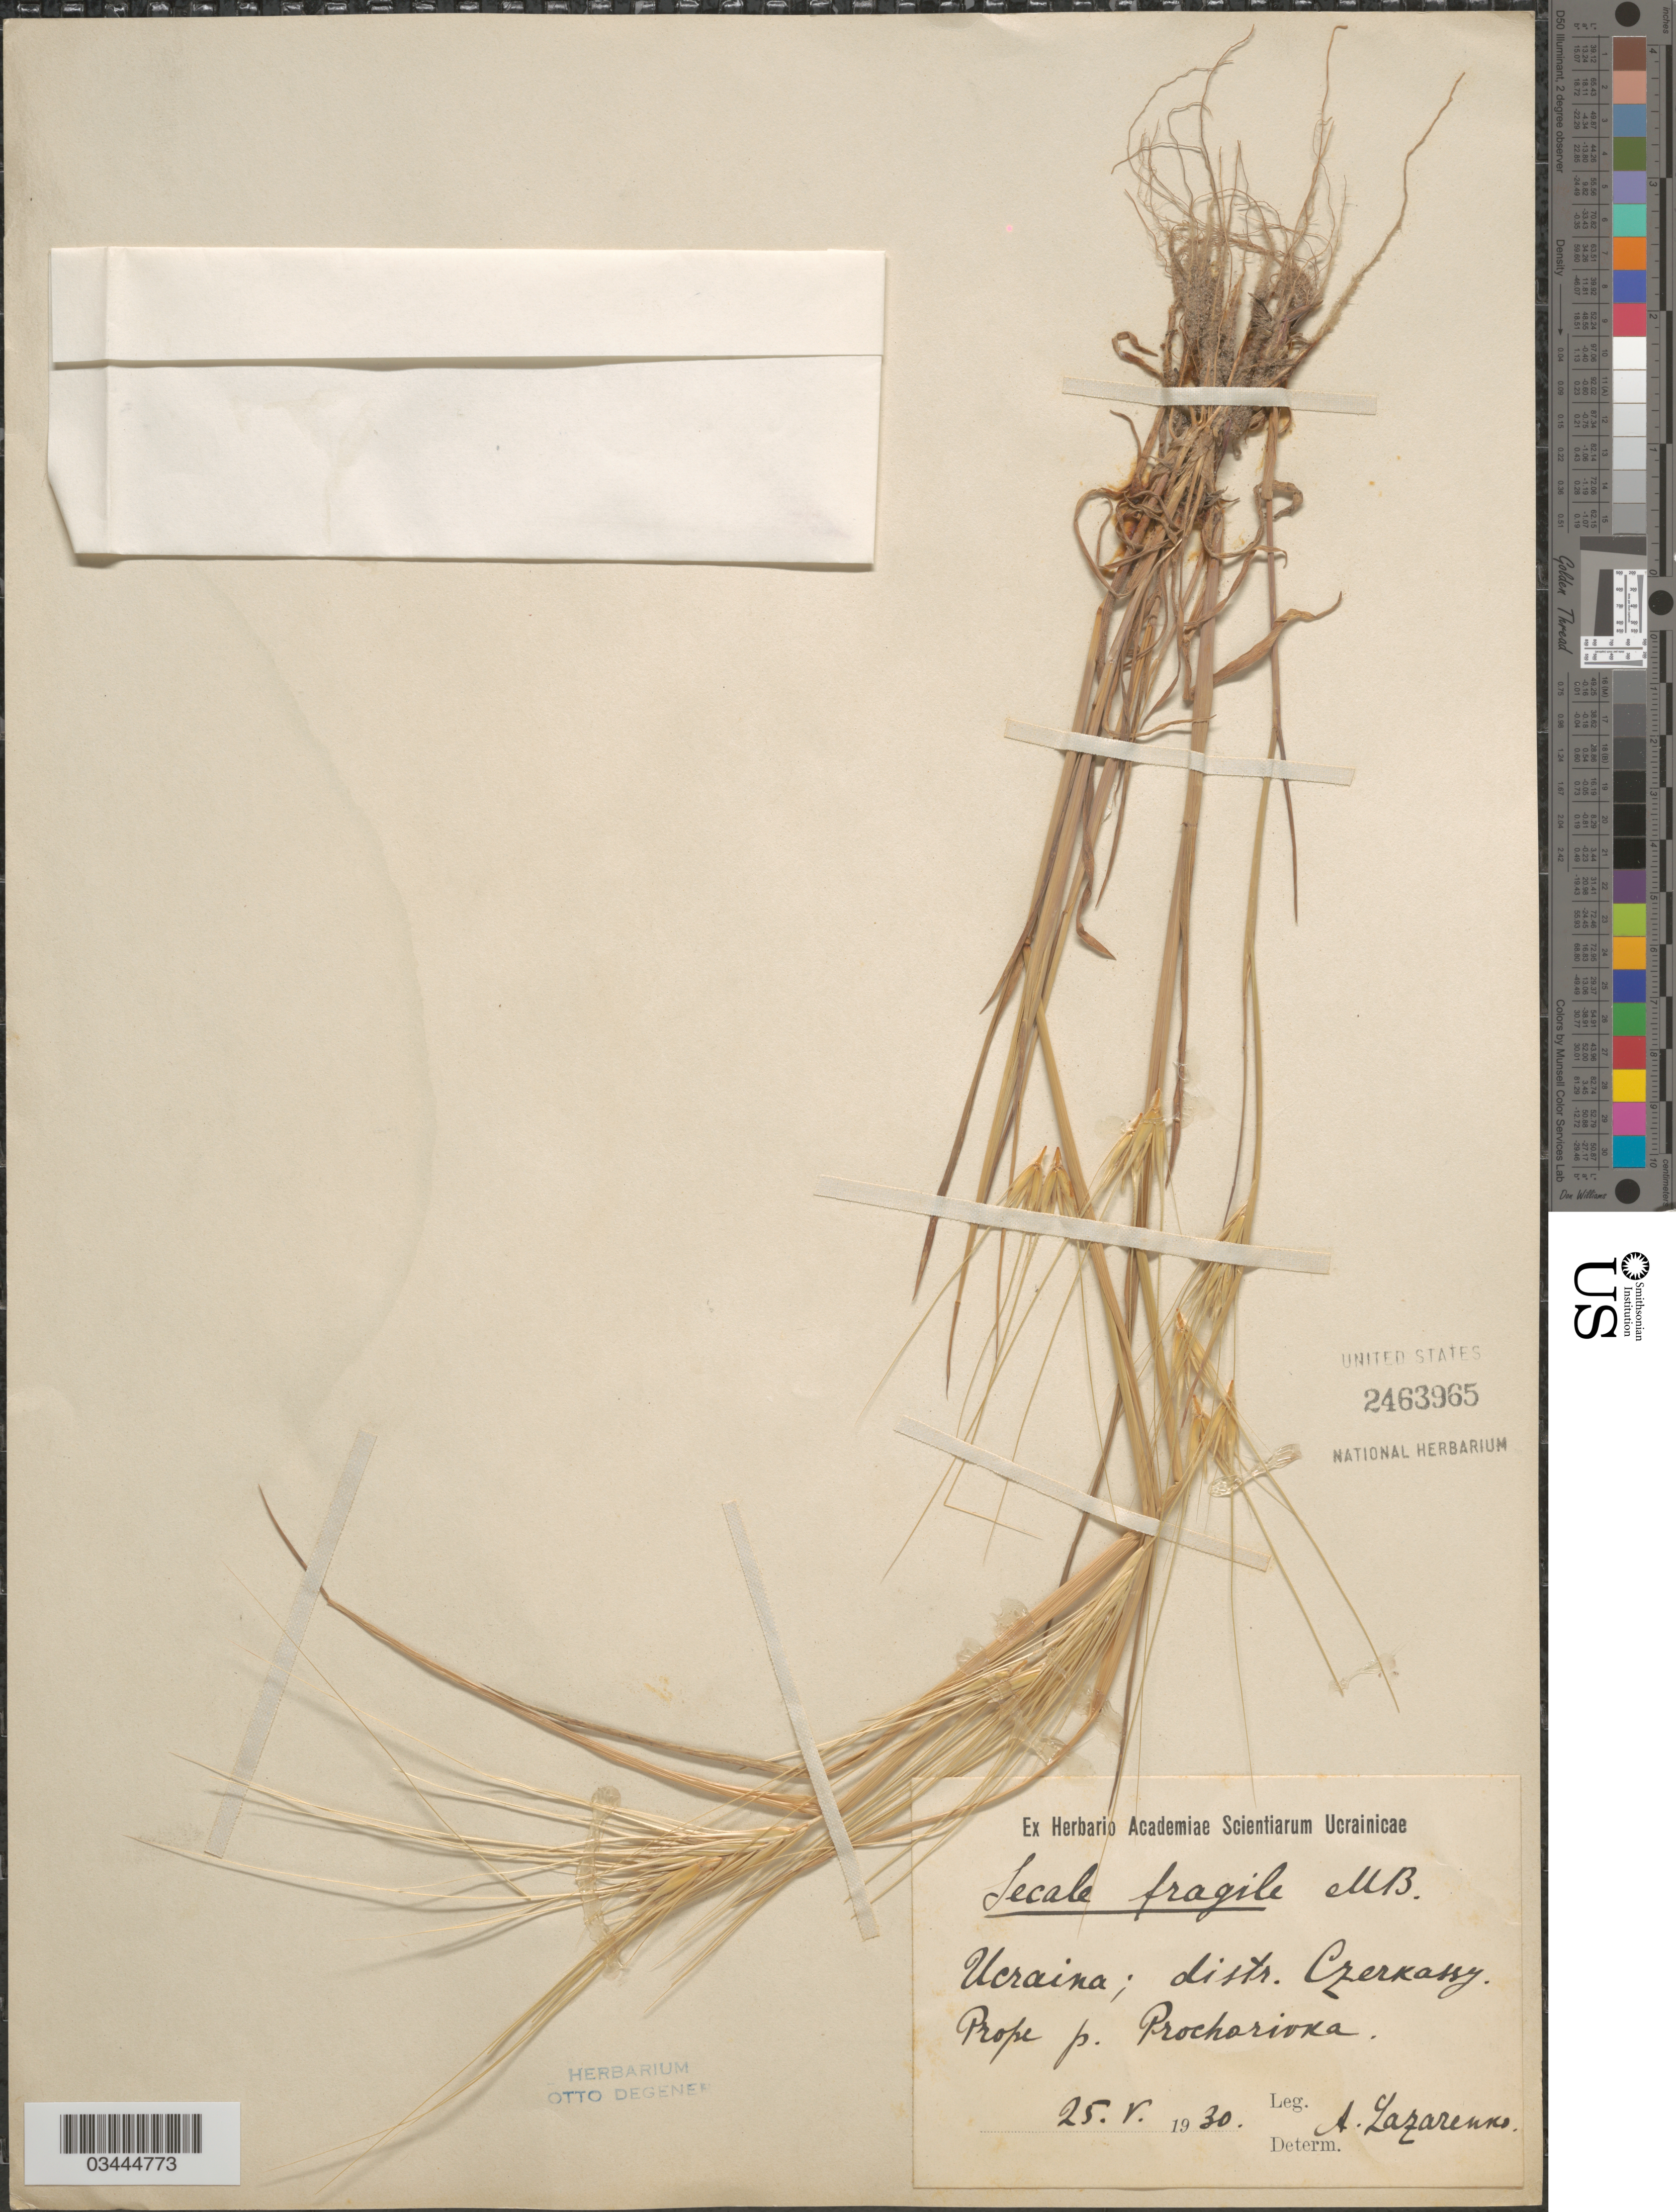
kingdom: Plantae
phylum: Tracheophyta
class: Liliopsida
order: Poales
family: Poaceae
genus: Secale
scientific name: Secale sylvestre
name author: Host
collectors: A. Lazarenko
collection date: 1930-05-25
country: Ukraine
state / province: Cherkasy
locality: Ucraina; distr. Czerkassy. Prope p. Prochorivka.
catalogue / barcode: US 2463965